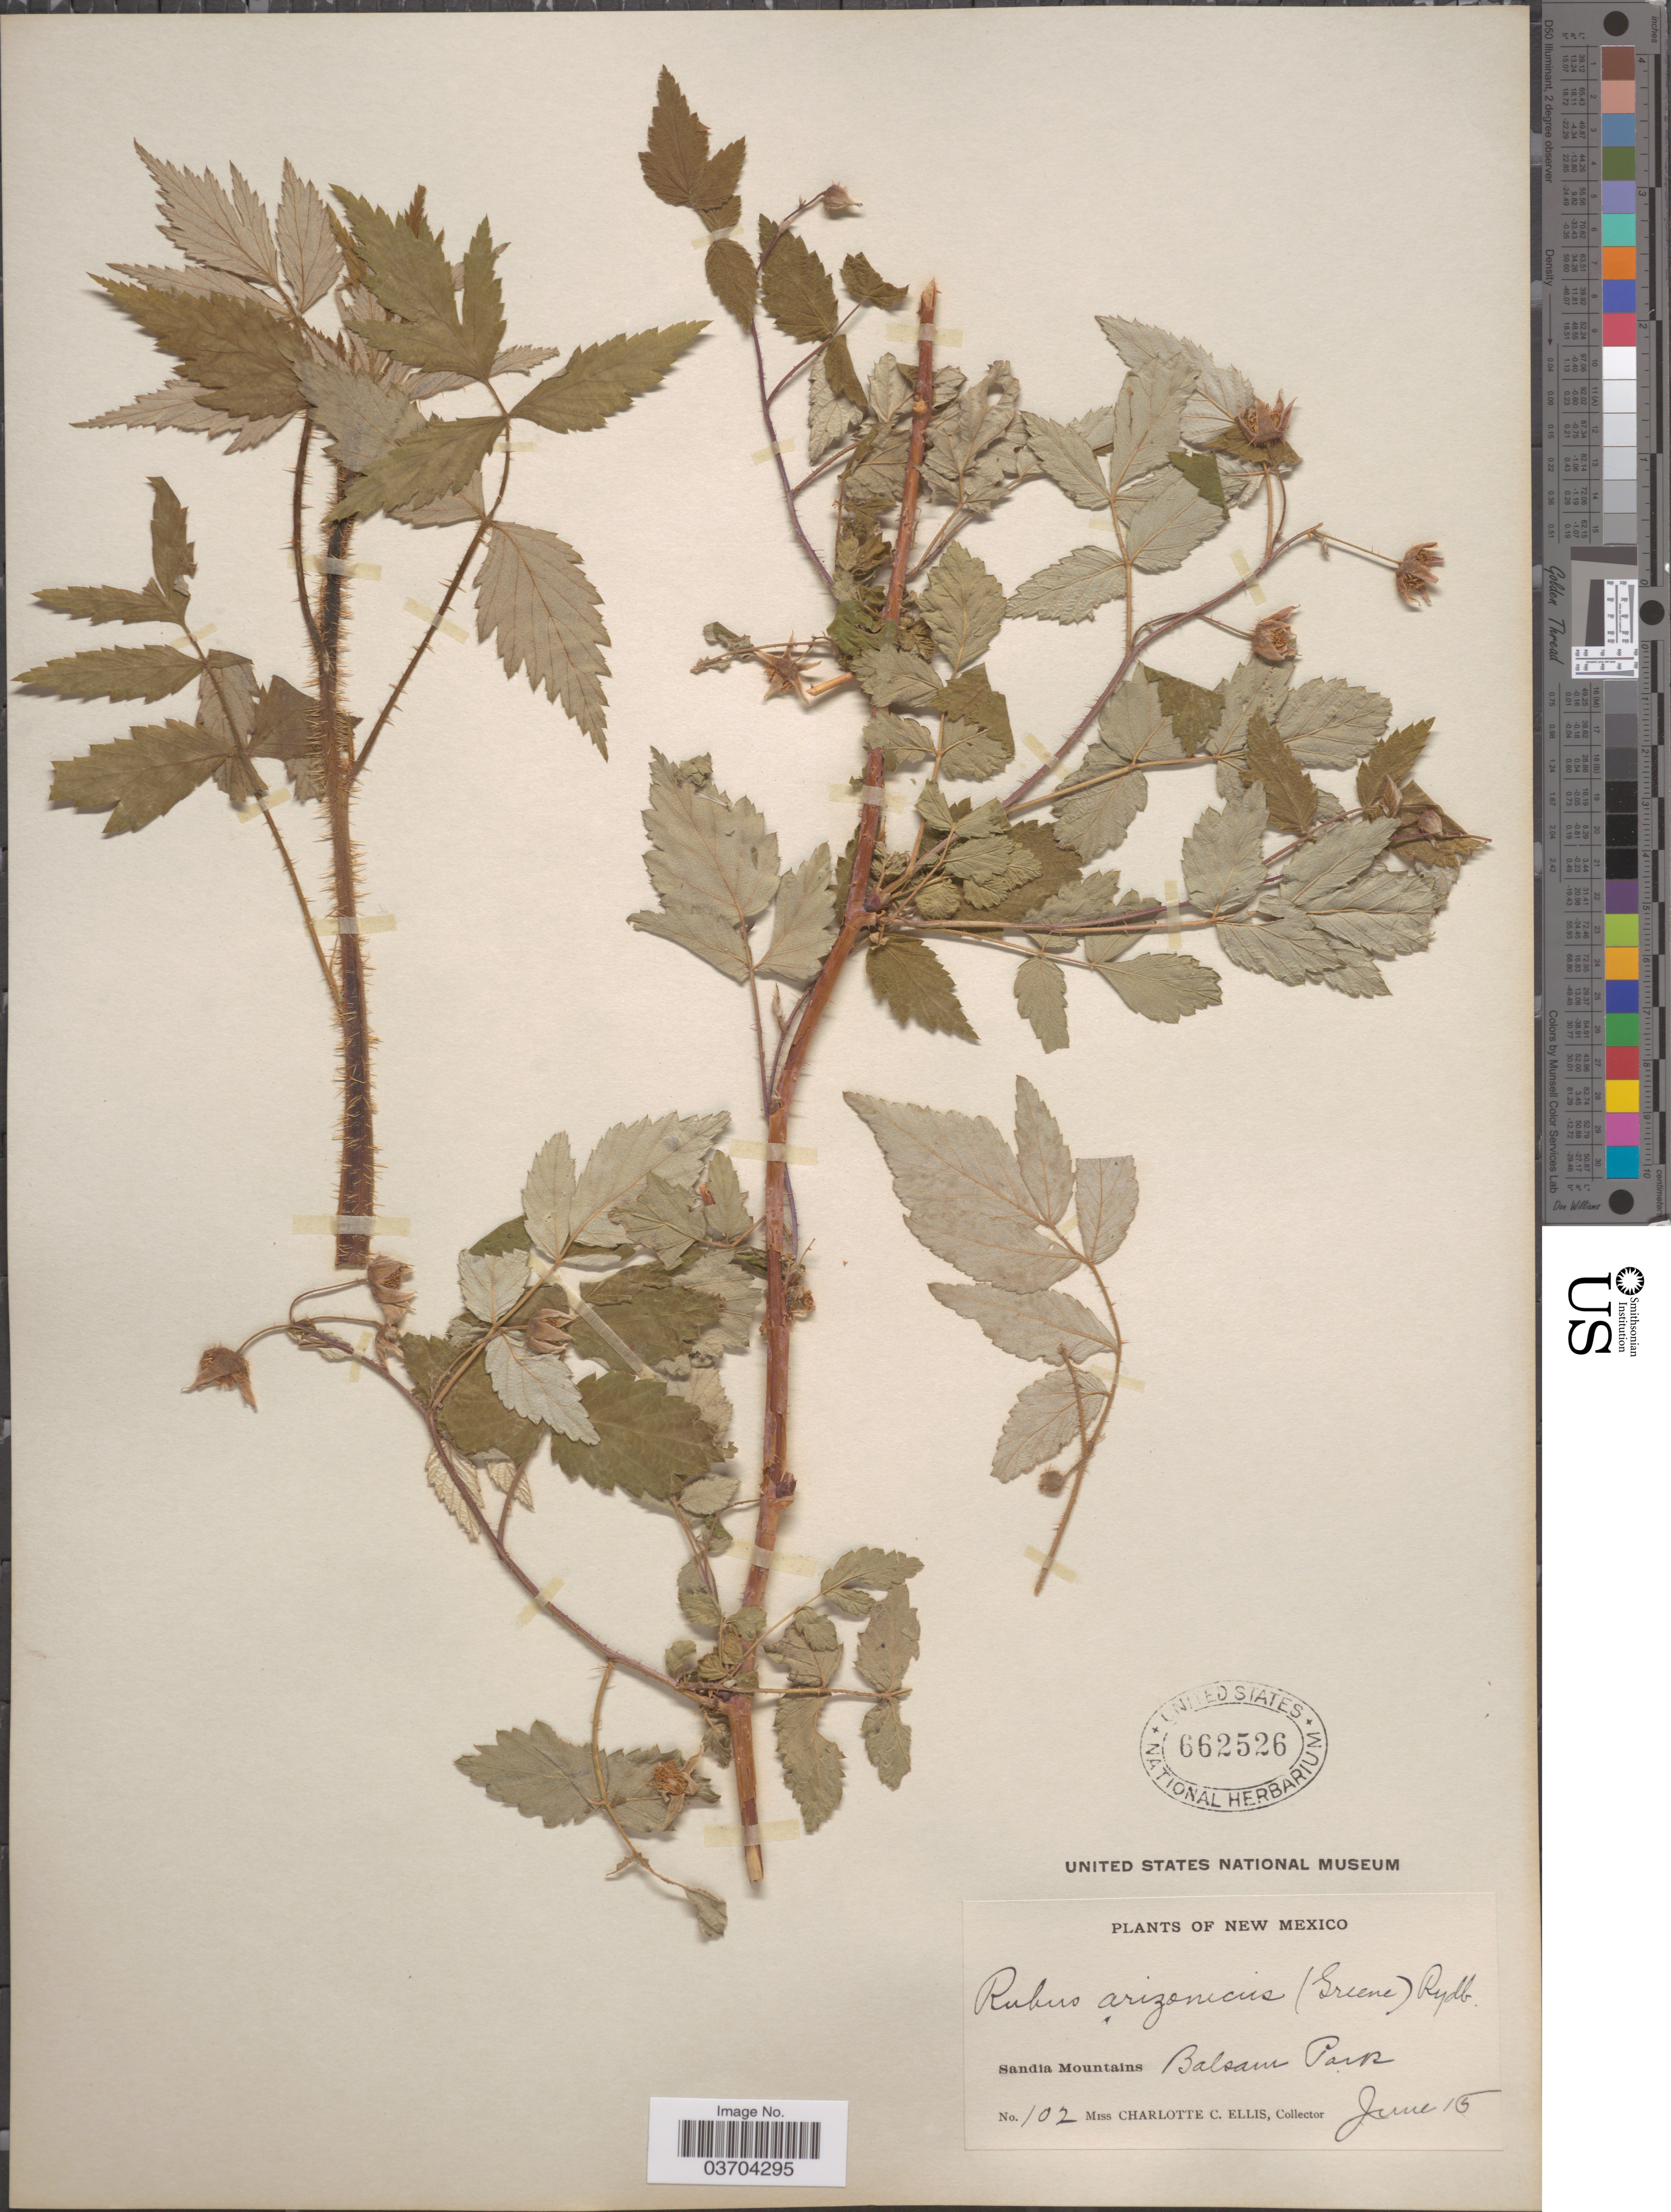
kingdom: Plantae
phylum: Tracheophyta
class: Magnoliopsida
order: Rosales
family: Rosaceae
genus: Rubus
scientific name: Rubus arizonicus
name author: (Greene) Rydb.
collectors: C. C. Ellis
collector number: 102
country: United States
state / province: New Mexico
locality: Sandia Mountains Balsam Park.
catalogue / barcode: US 662526